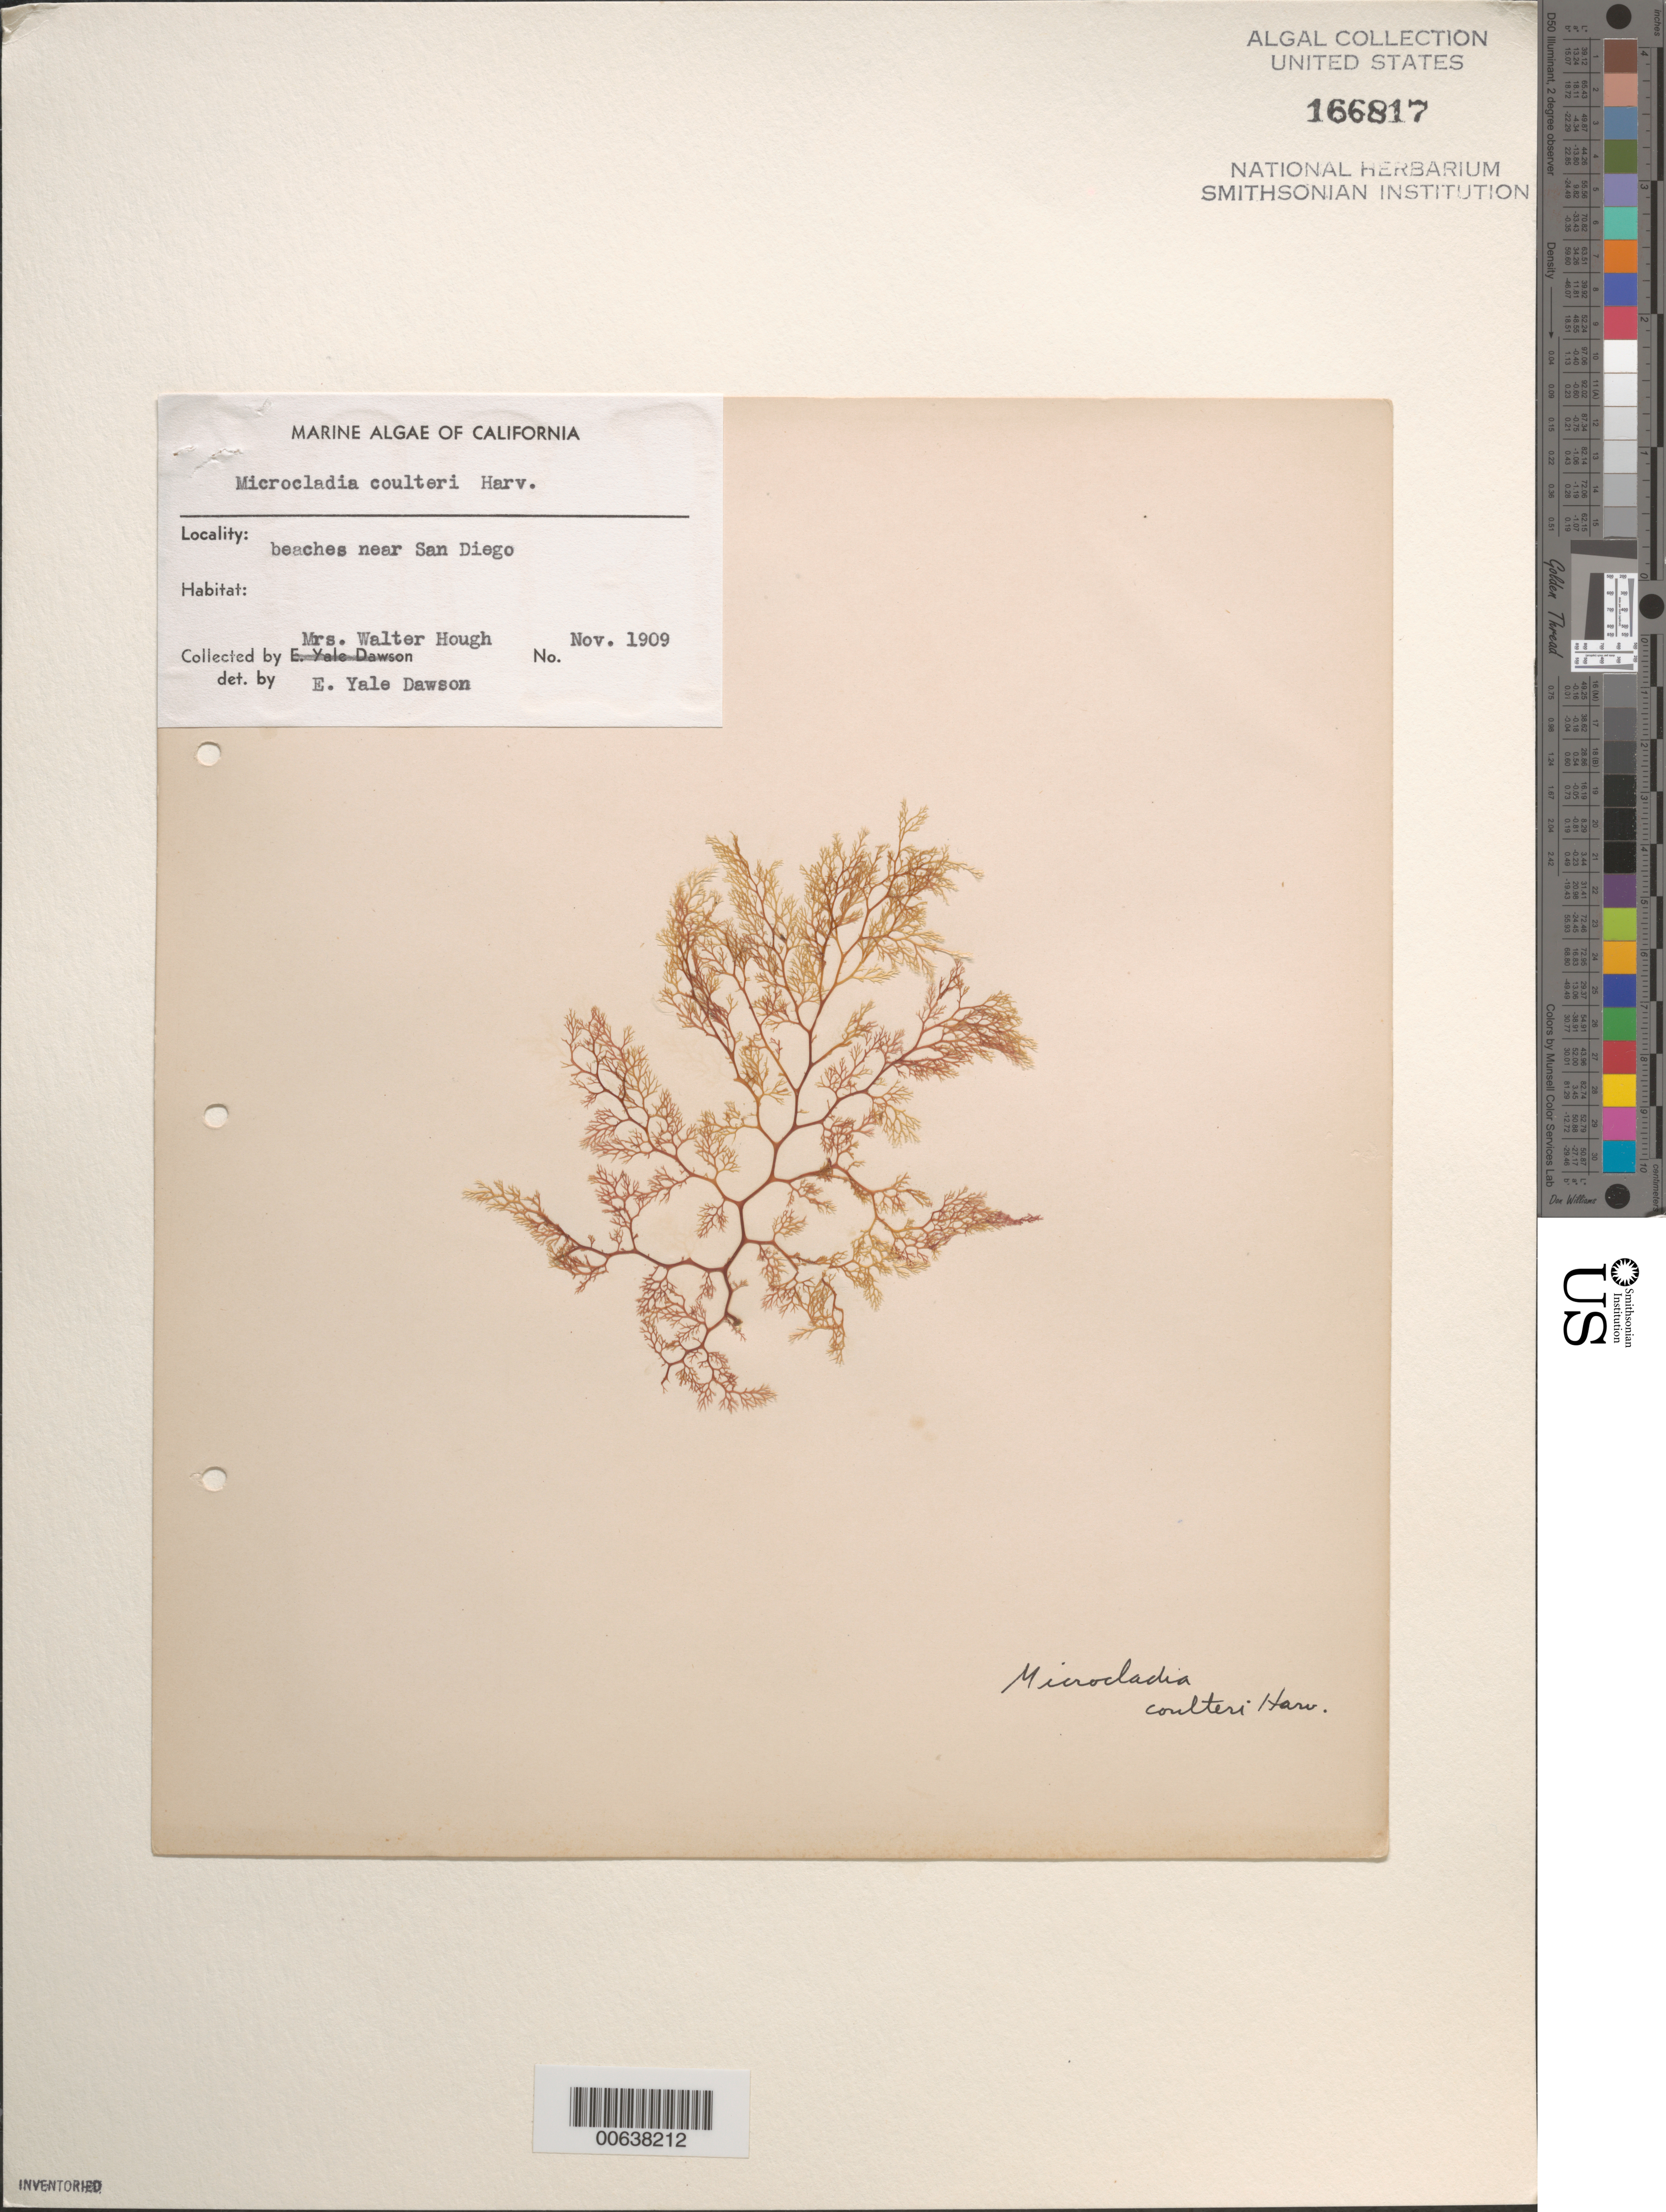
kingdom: Plantae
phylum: Rhodophyta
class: Florideophyceae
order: Ceramiales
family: Ceramiaceae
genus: Microcladia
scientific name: Microcladia coulteri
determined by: Dawson, E. Y.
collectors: Mrs W. Hough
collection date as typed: Nov 1909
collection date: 1909-11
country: United States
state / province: California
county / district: San Diego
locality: Near San Diego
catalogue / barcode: US 166817